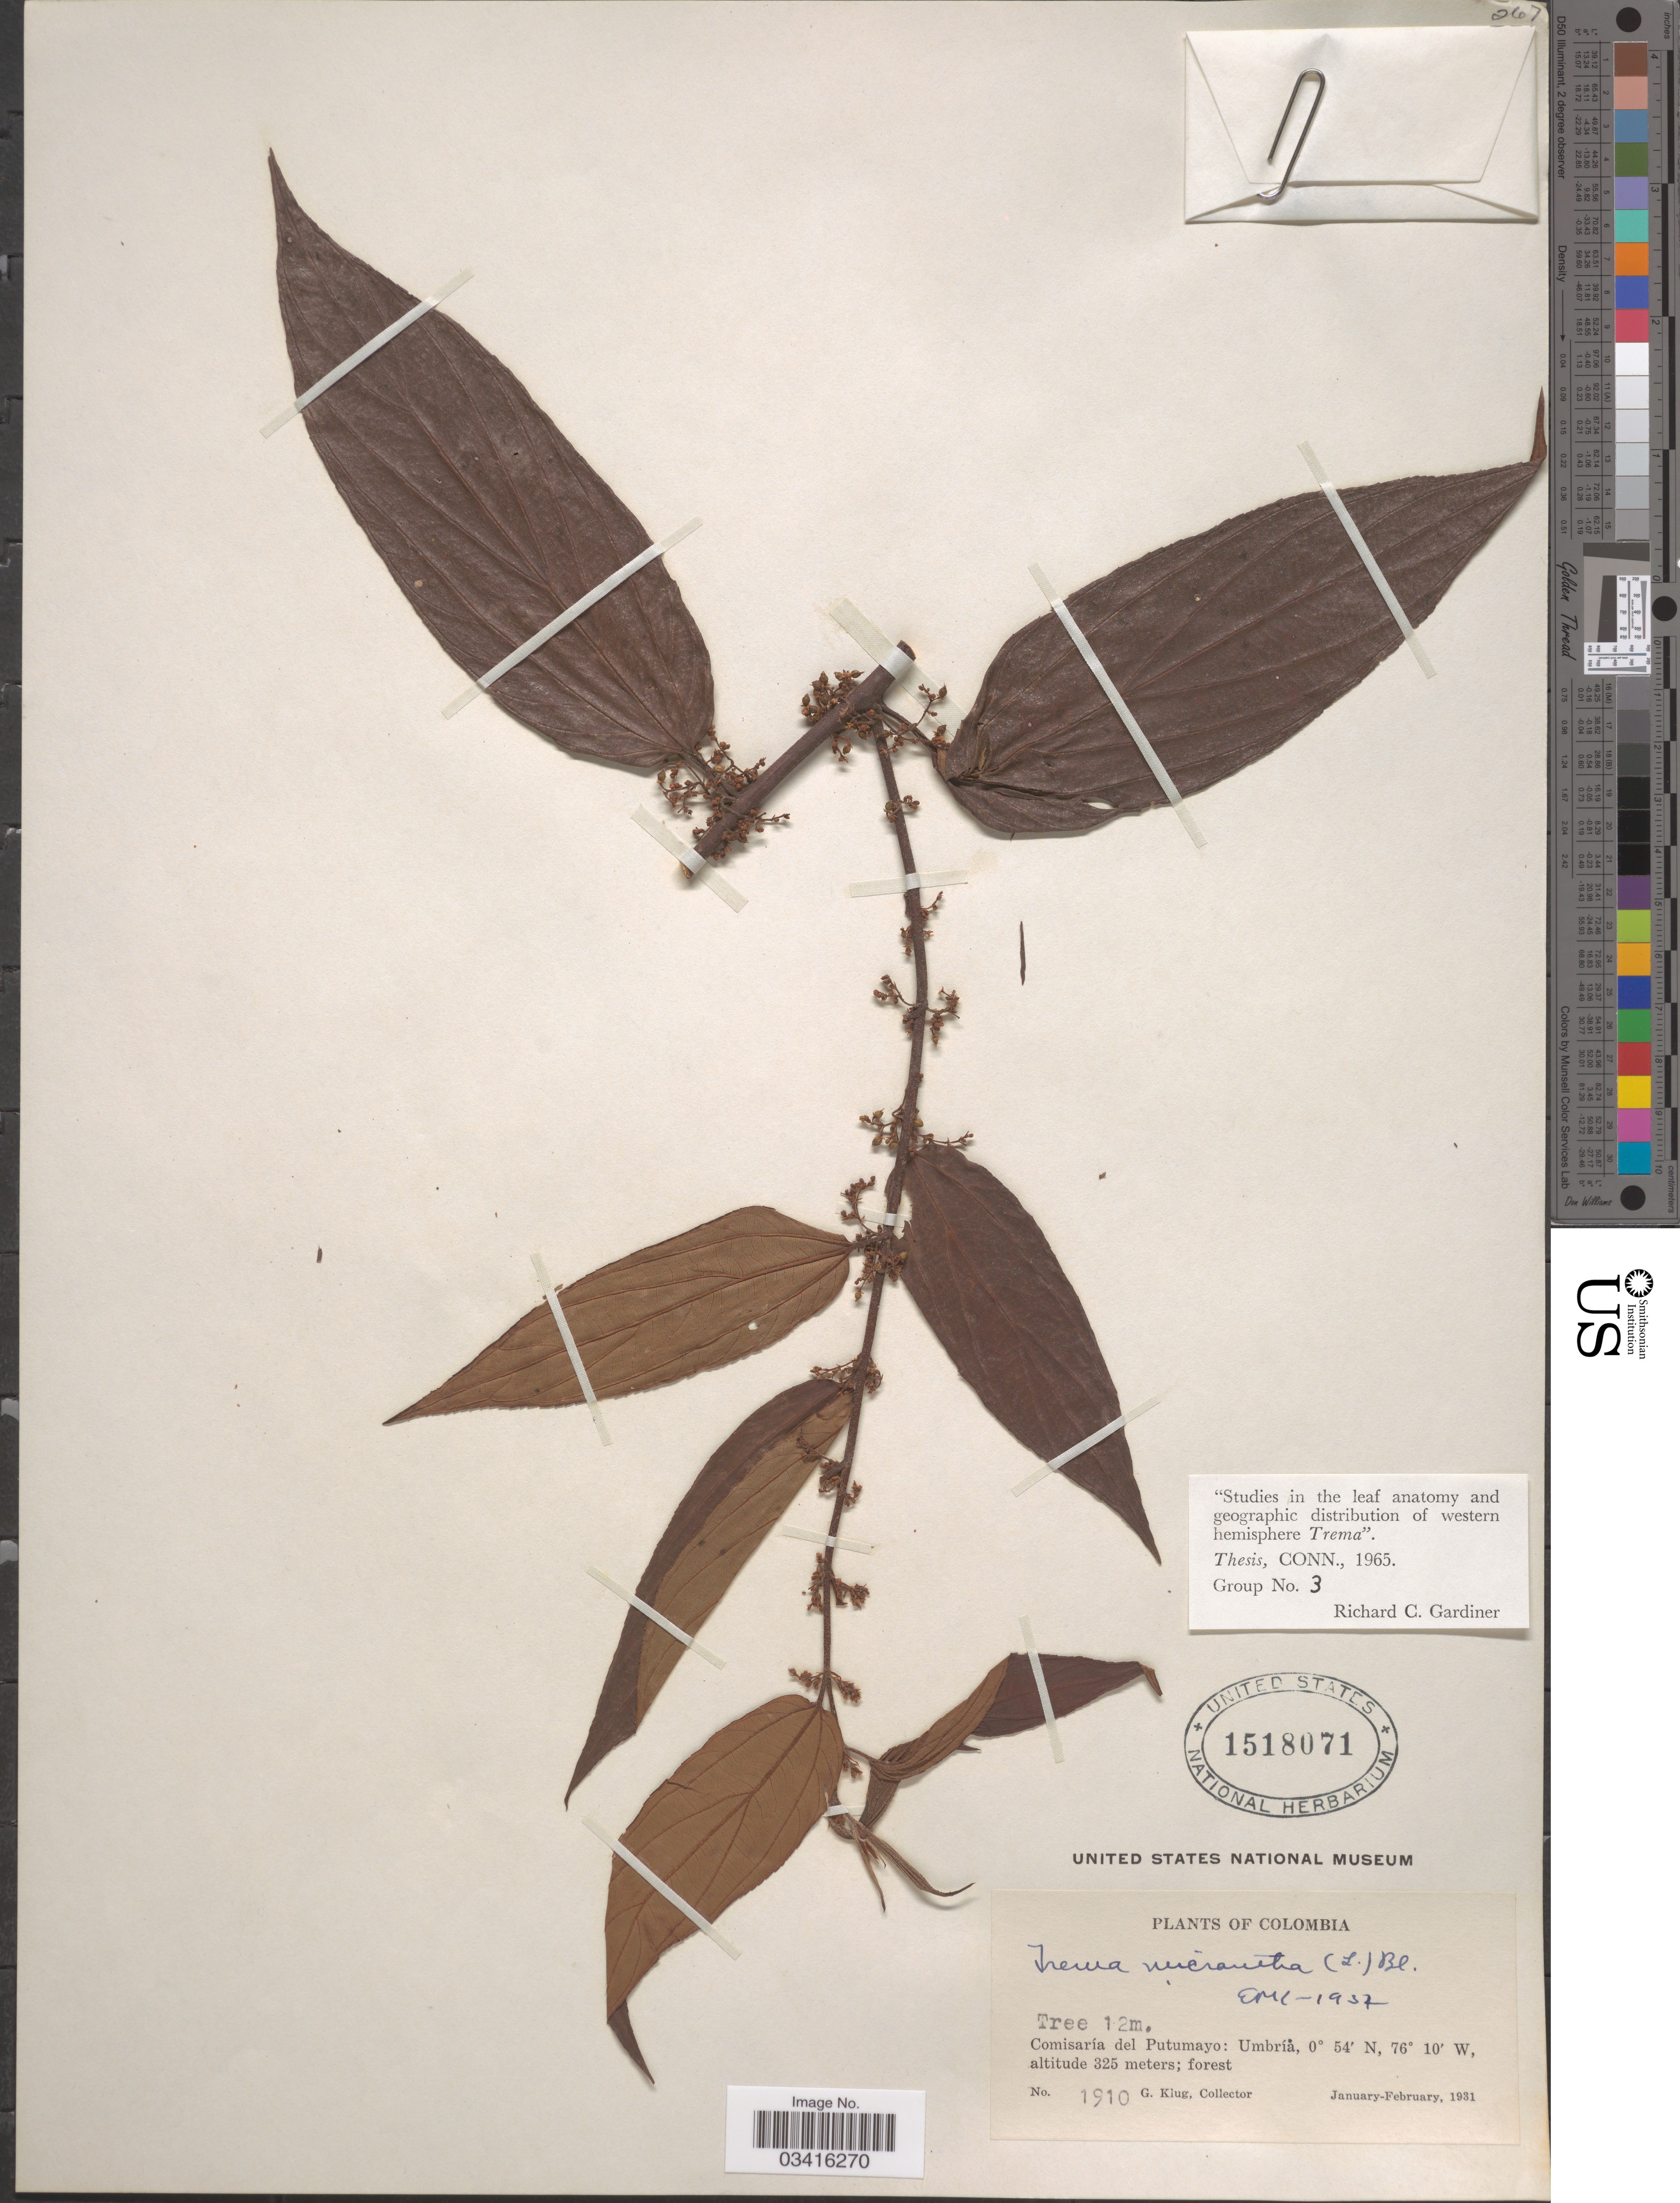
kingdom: Plantae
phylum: Tracheophyta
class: Magnoliopsida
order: Rosales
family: Cannabaceae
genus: Trema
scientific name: Trema micranthum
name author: (L.) Blume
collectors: G. Klug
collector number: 1910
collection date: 1931-01/1931-02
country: Colombia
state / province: Putumayo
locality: Comisaría del Putumayo: Umbría.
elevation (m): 325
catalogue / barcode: US 1518071